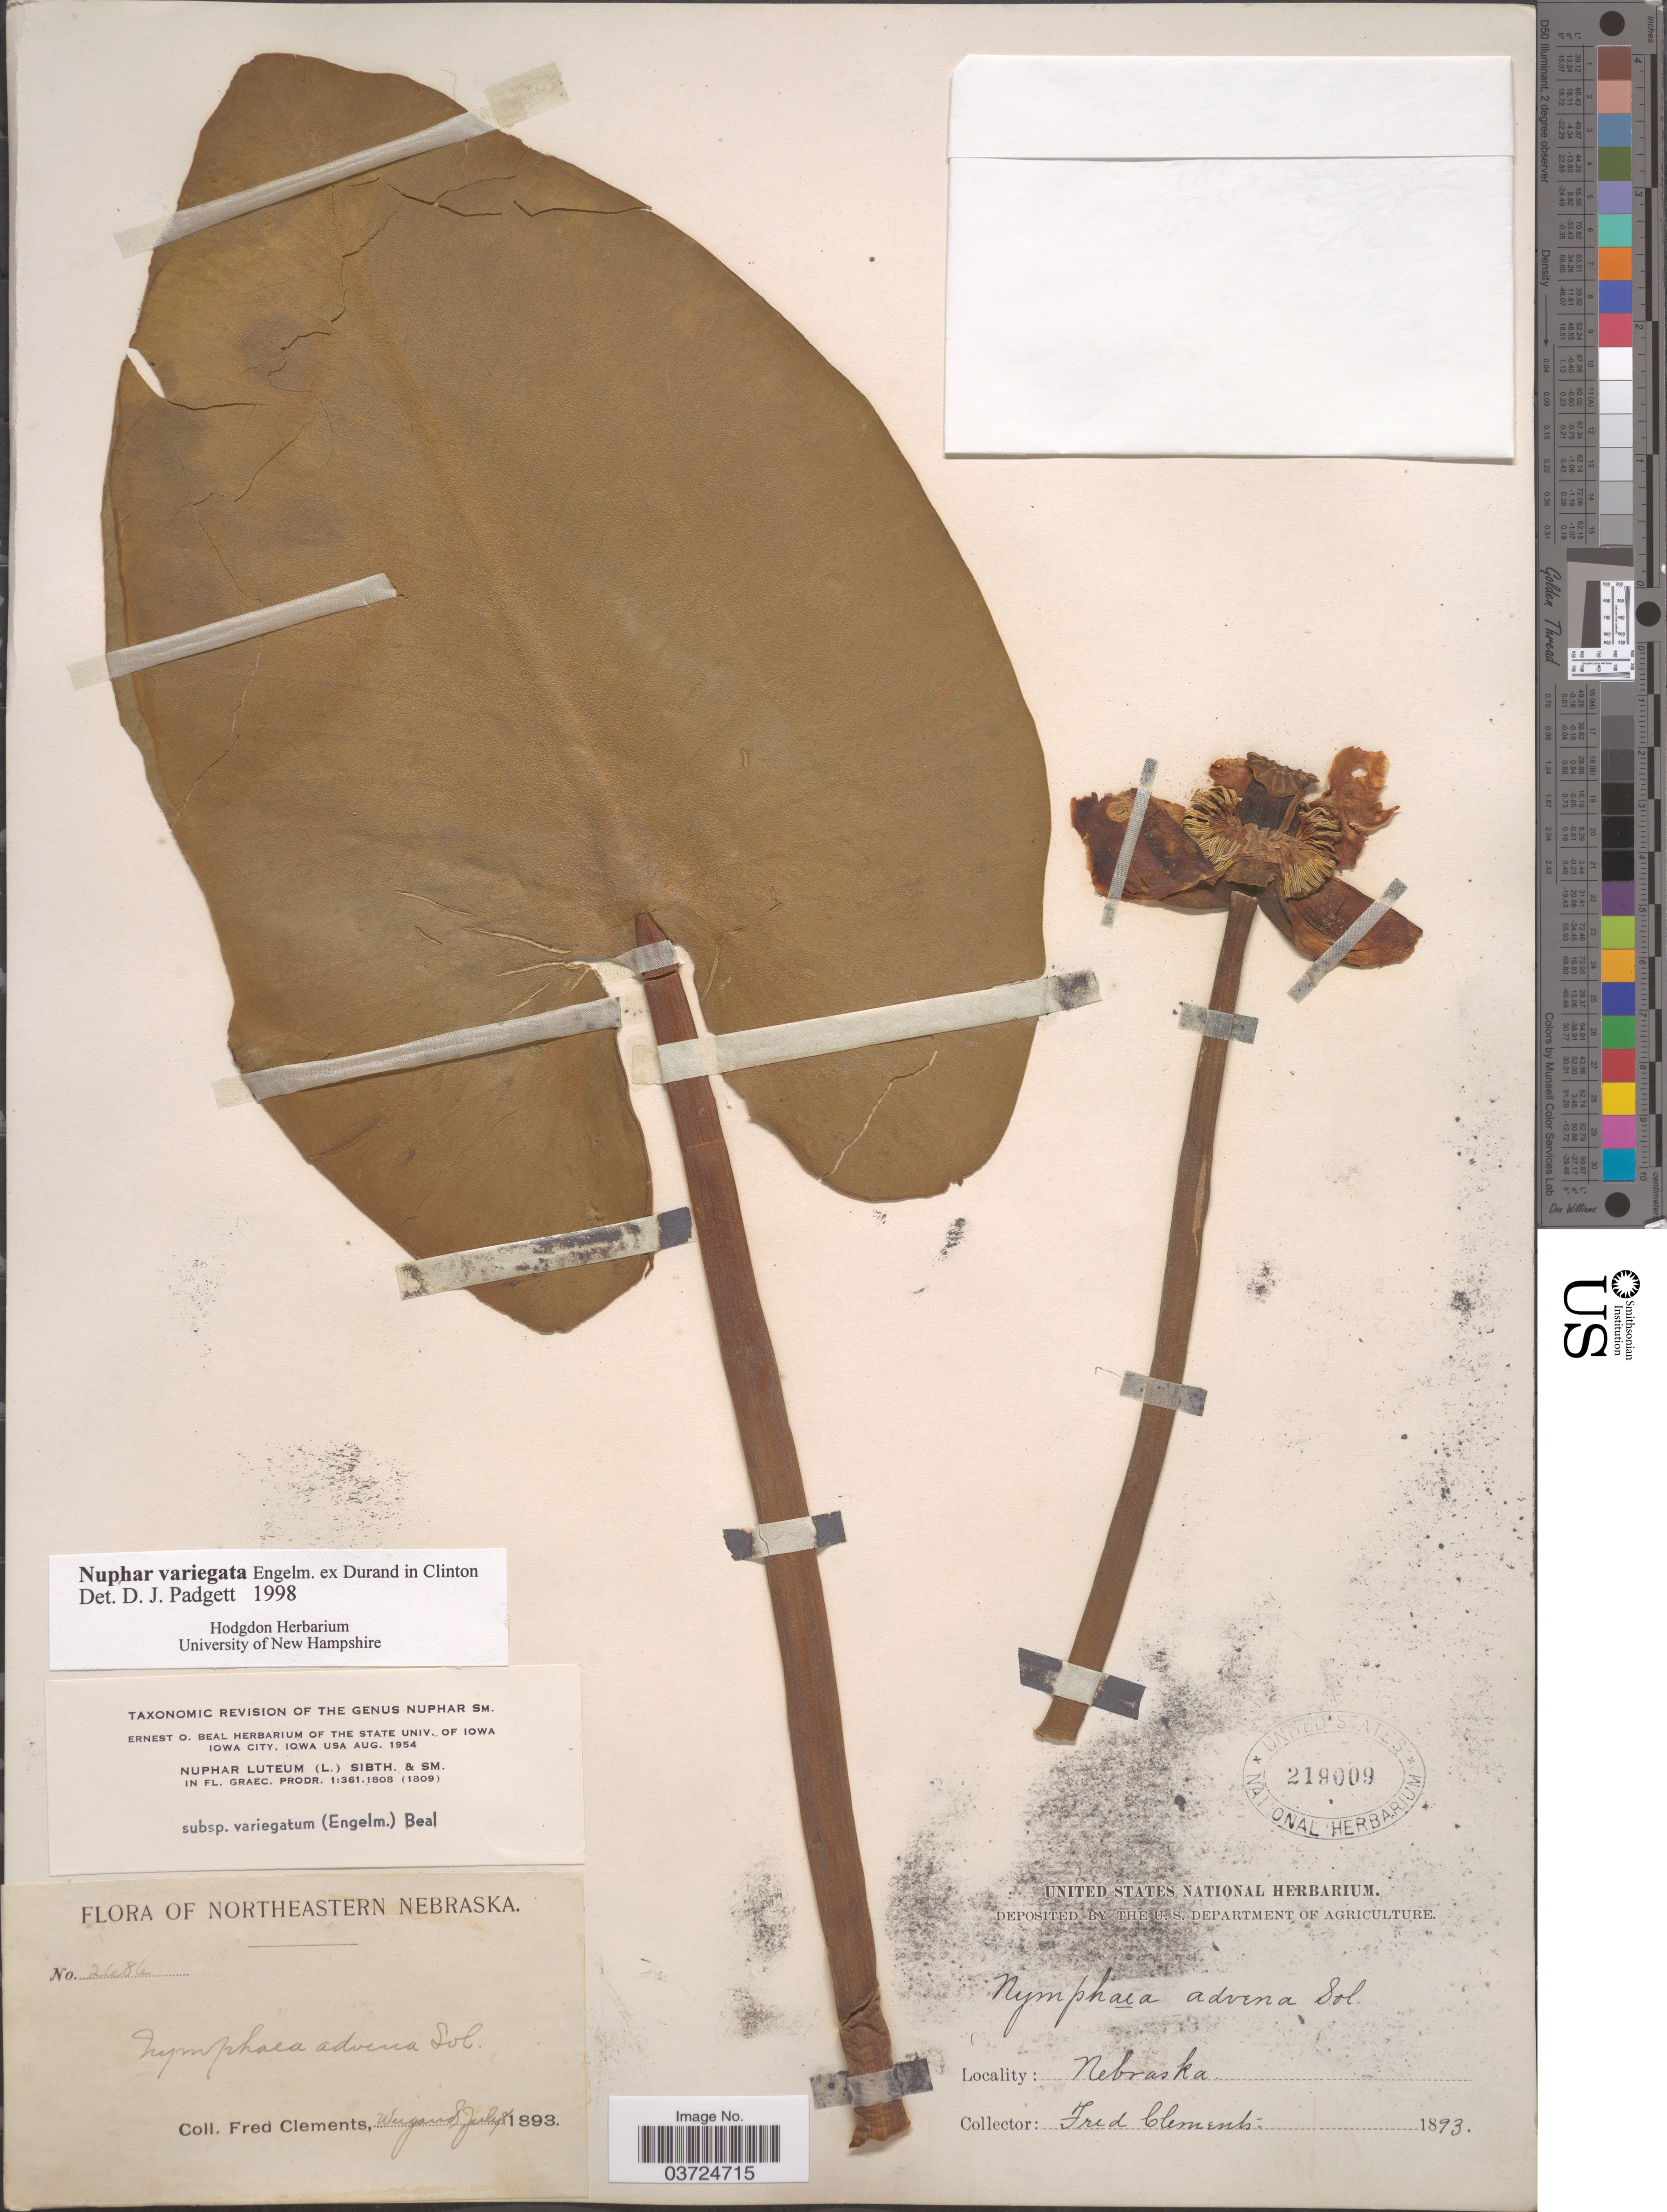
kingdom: Plantae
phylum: Tracheophyta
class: Magnoliopsida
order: Nymphaeales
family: Nymphaeaceae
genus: Nuphar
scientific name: Nuphar variegata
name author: Engelm. ex Durand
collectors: F. Clements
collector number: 2686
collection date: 1893-07-08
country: United States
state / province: Nebraska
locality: Northeastern Nebraska. Weigand.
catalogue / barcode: US 219009